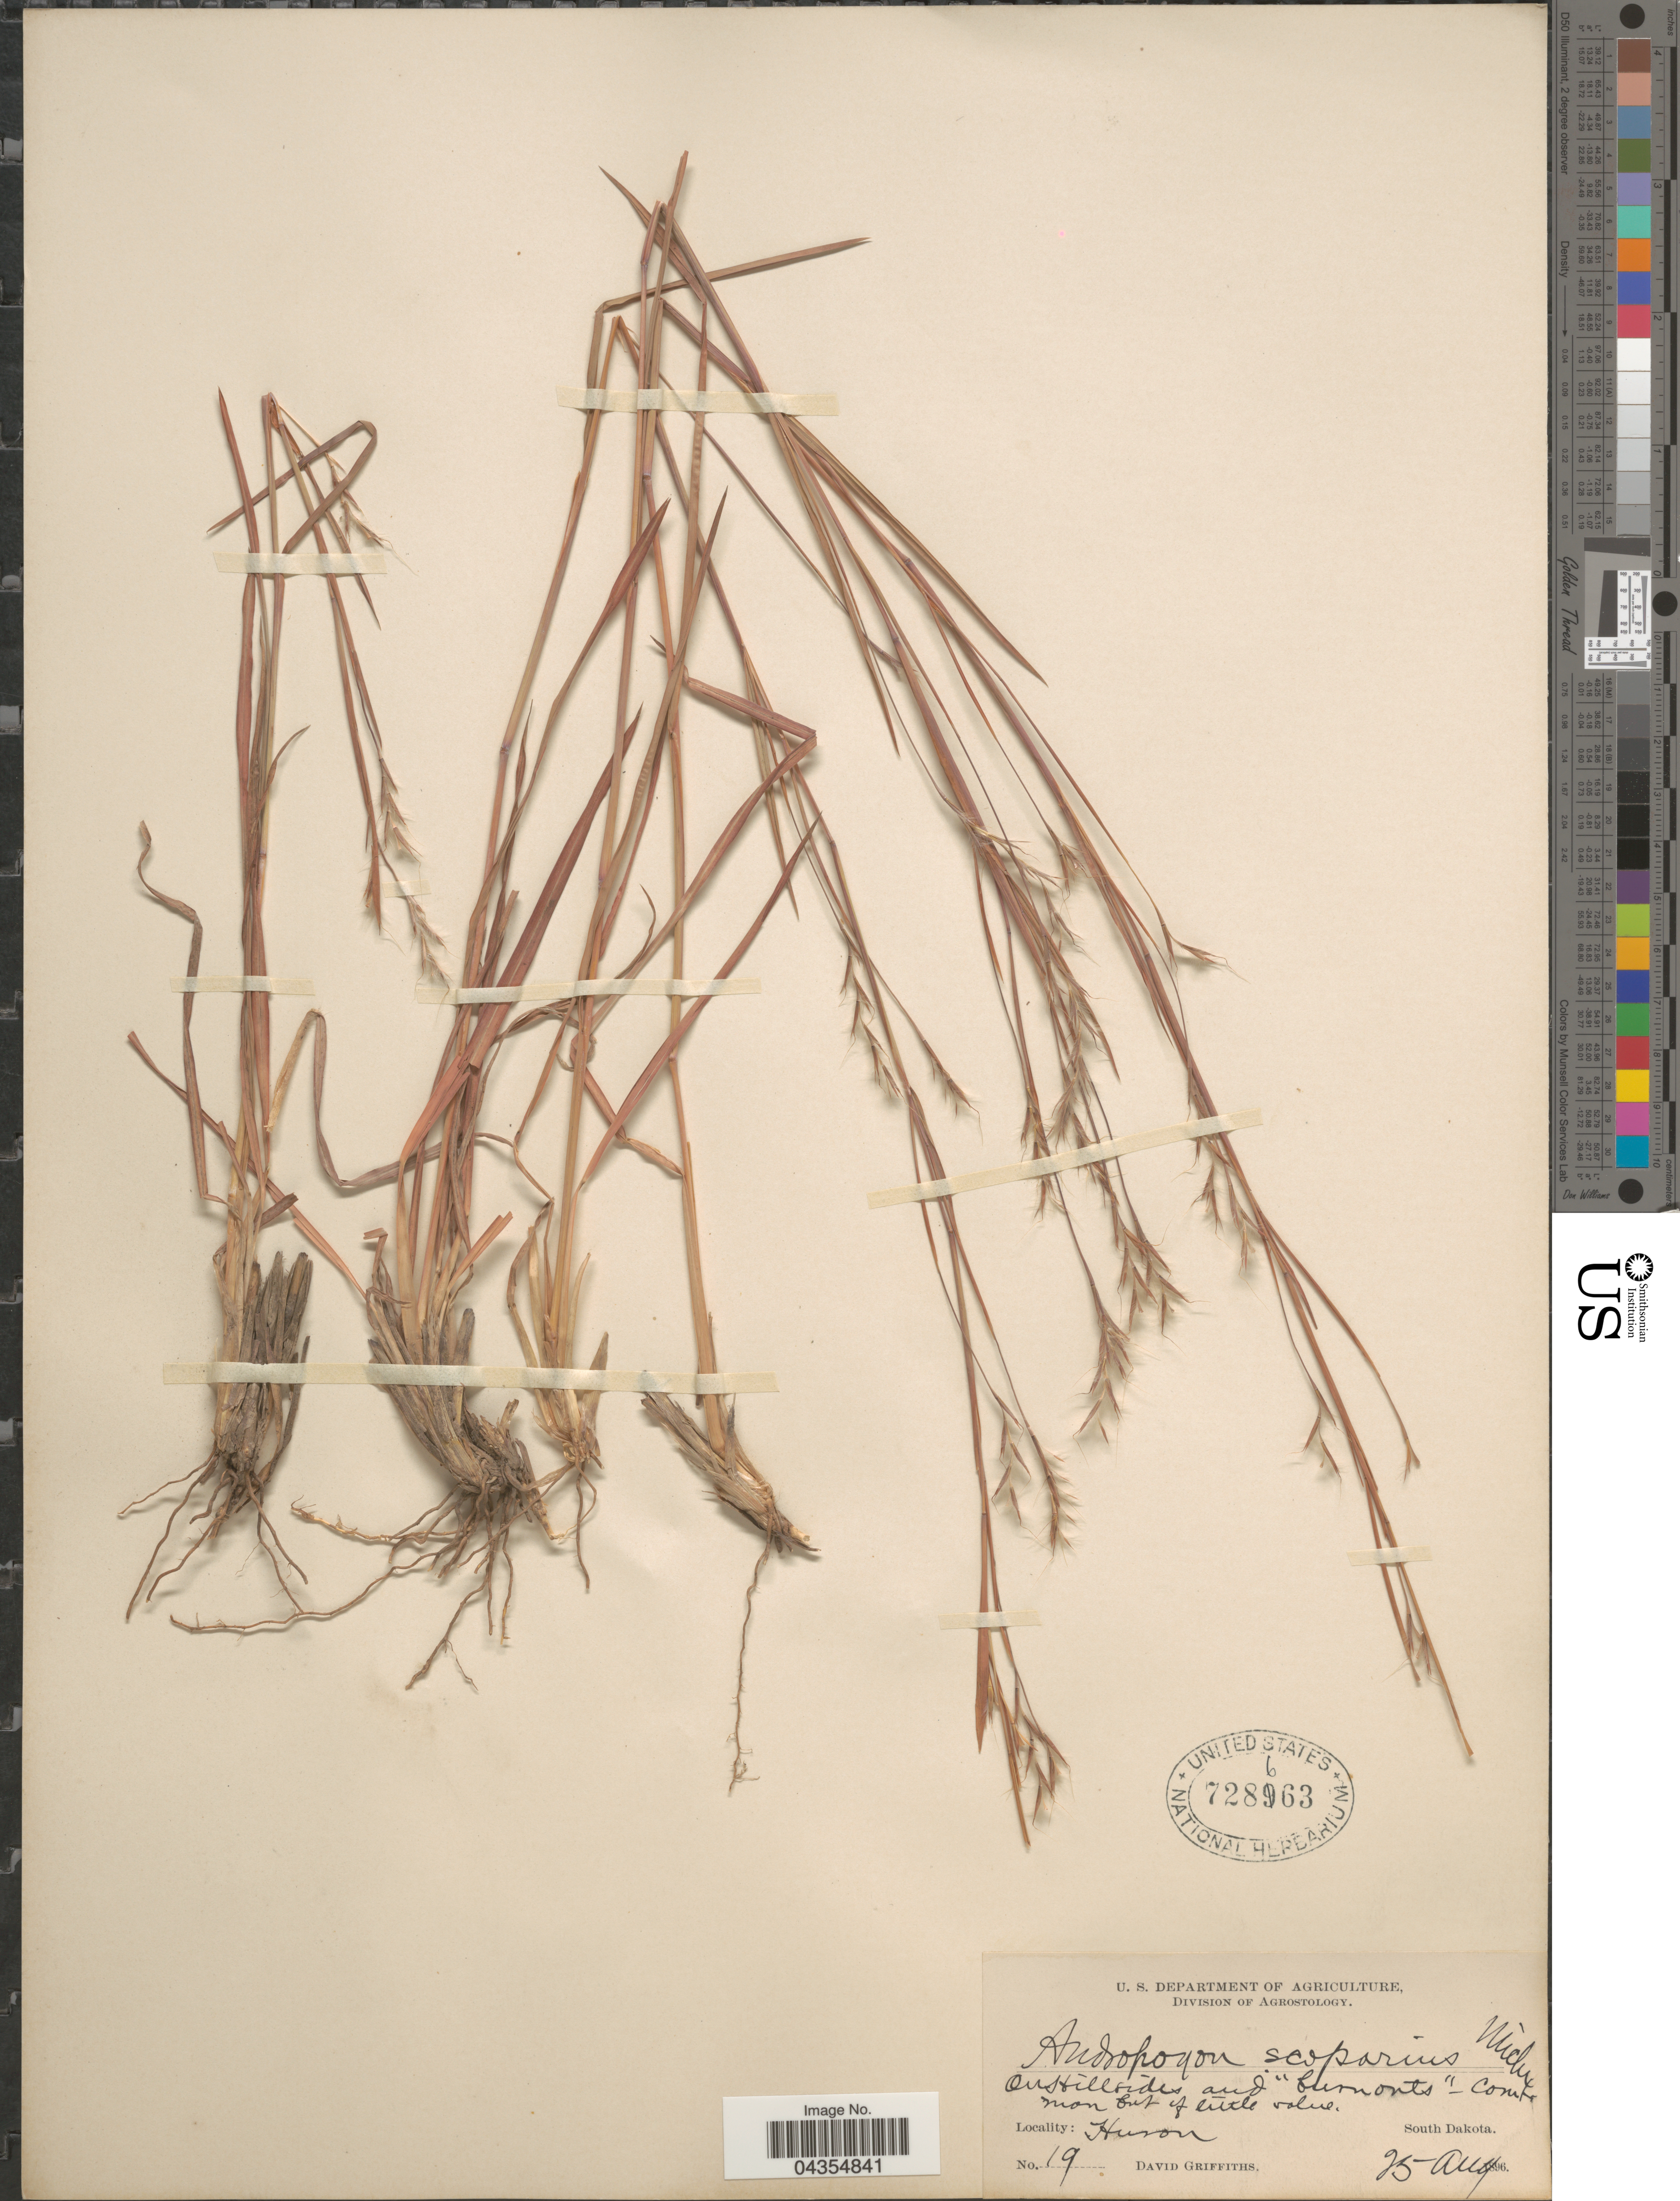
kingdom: Plantae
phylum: Tracheophyta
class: Liliopsida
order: Poales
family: Poaceae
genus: Schizachyrium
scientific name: Schizachyrium sanguineum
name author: (Retz.) Alston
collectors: D. Griffiths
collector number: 19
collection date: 1896-08-25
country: United States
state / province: South Dakota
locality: Huron.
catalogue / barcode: US 728663